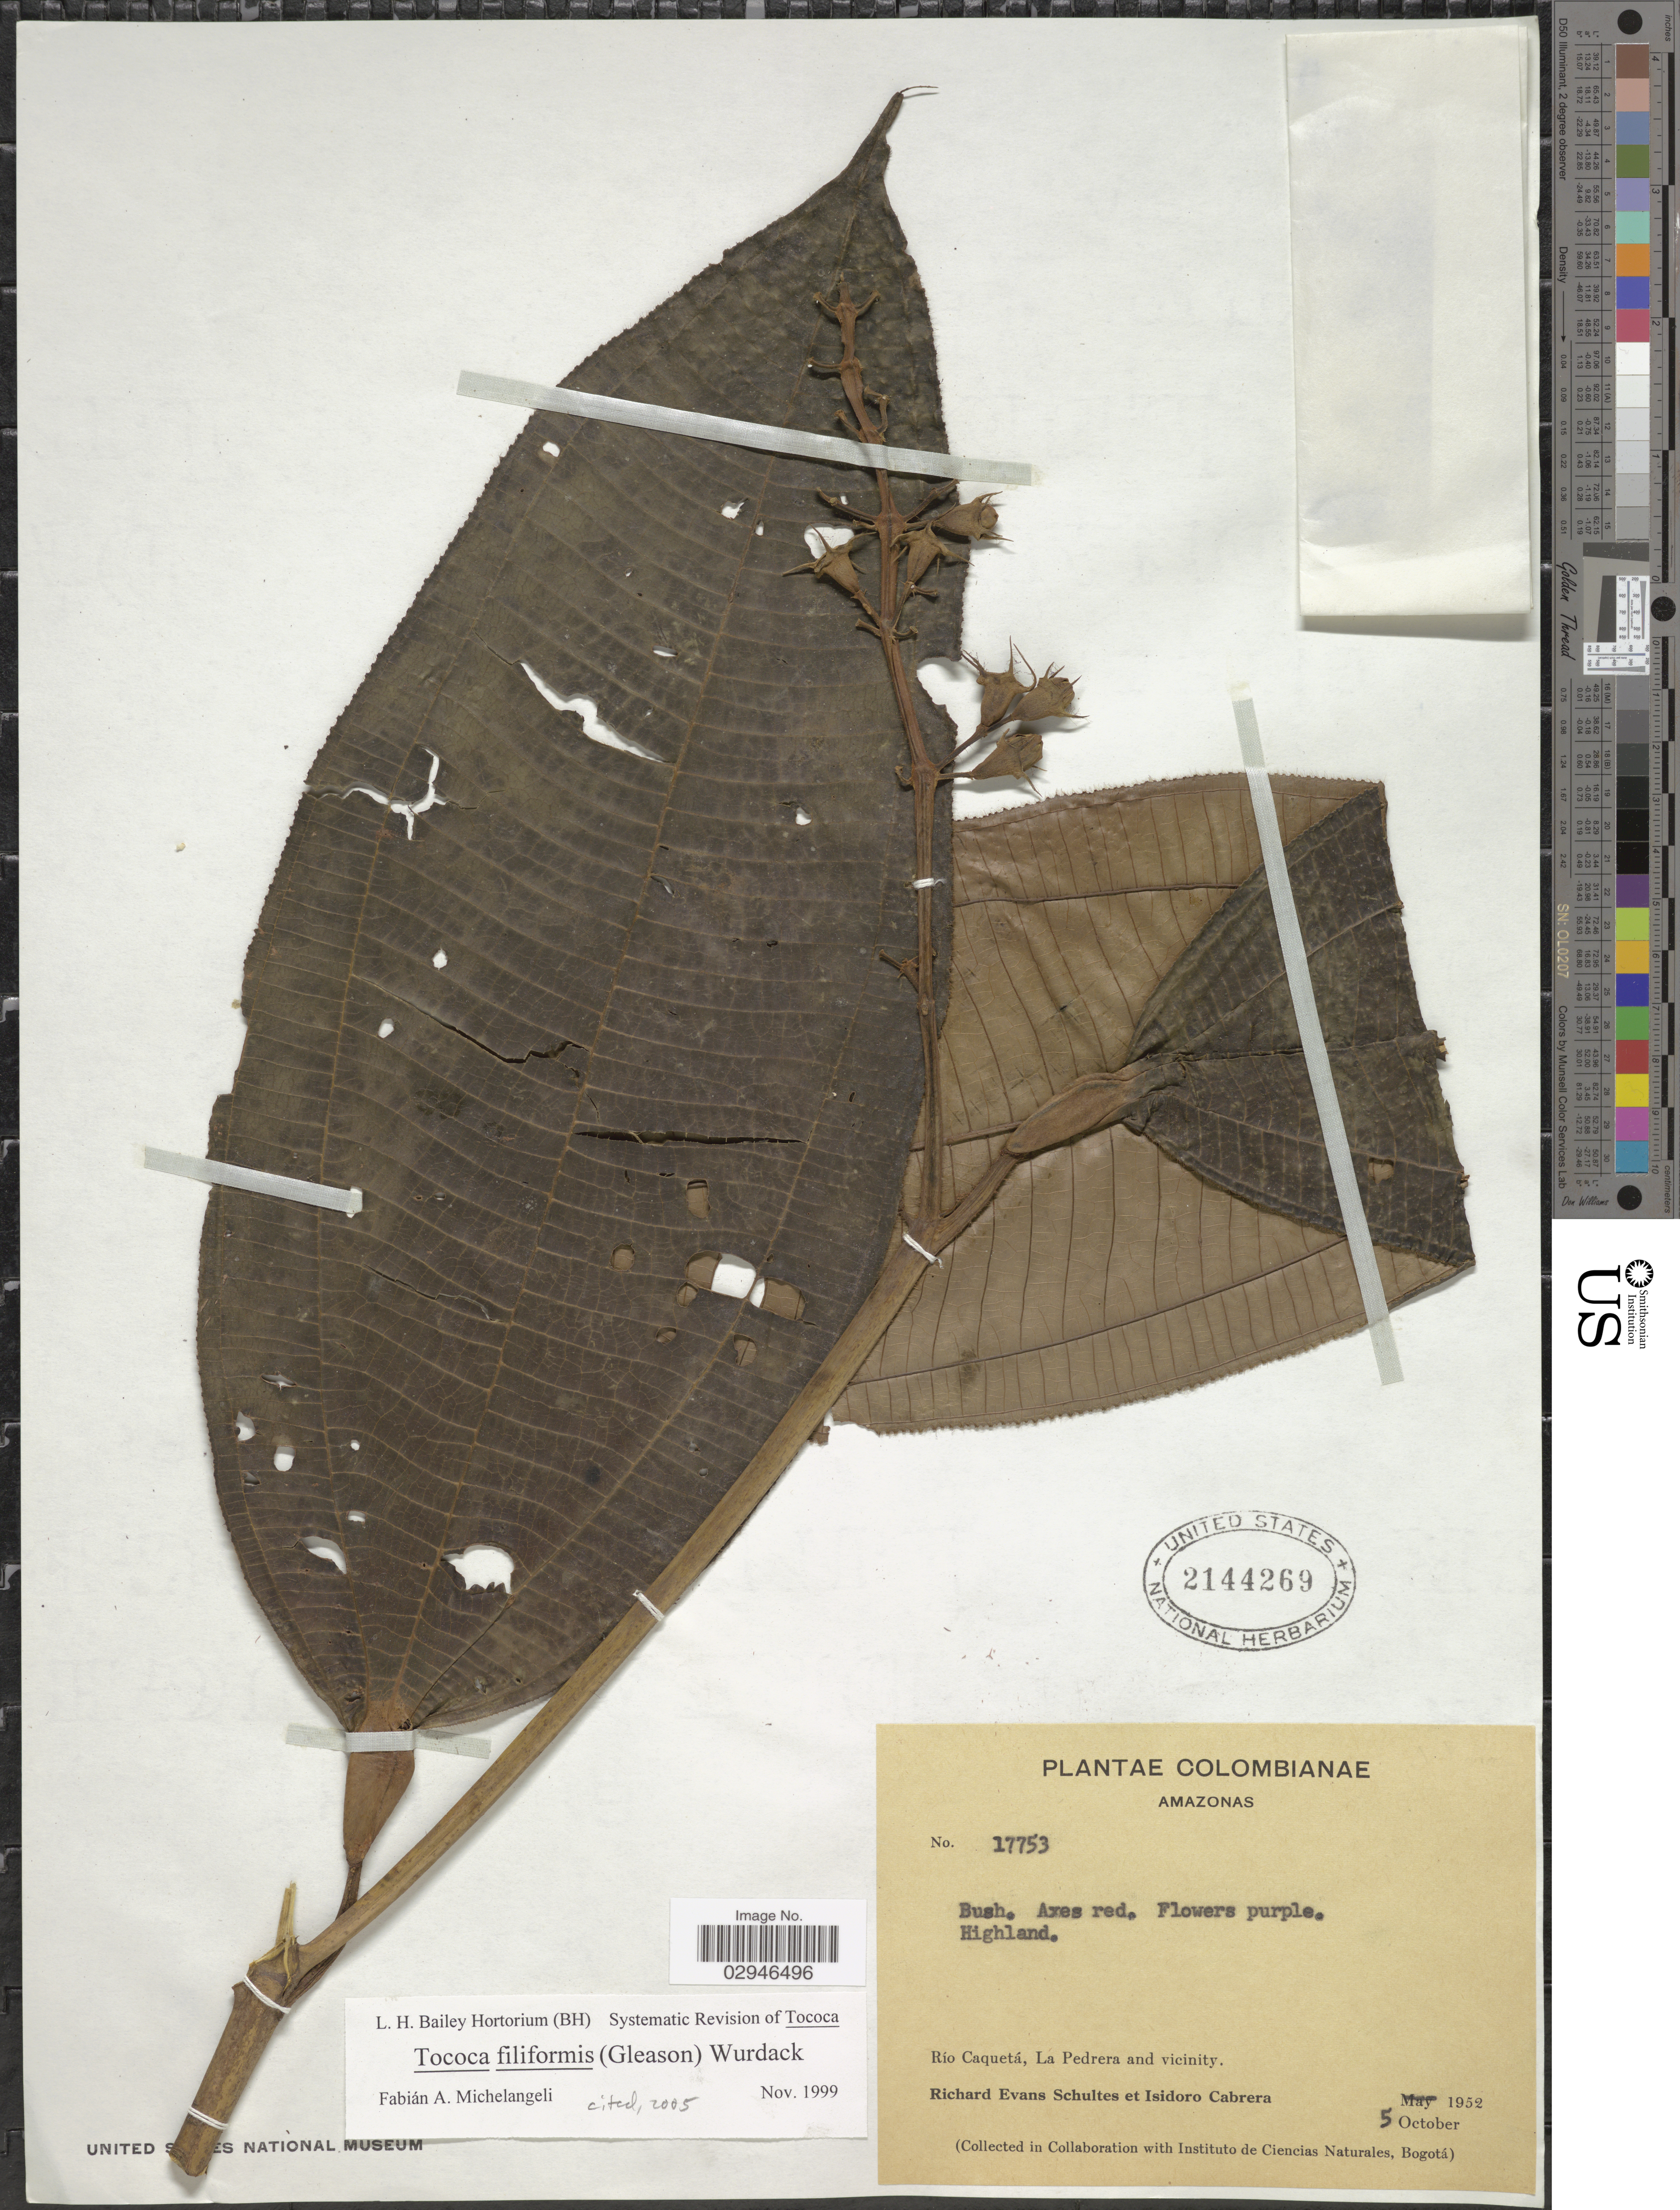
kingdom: Plantae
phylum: Tracheophyta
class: Magnoliopsida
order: Myrtales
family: Melastomataceae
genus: Tococa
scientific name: Tococa filiformis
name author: (Gleason) K. Wurdack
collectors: R. E. Schultes & I. Cabrera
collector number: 17753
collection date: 1952-10-05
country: Colombia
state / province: Amazônas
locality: Río Caquetá, La Pedrera and vicinity.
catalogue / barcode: US 2144269